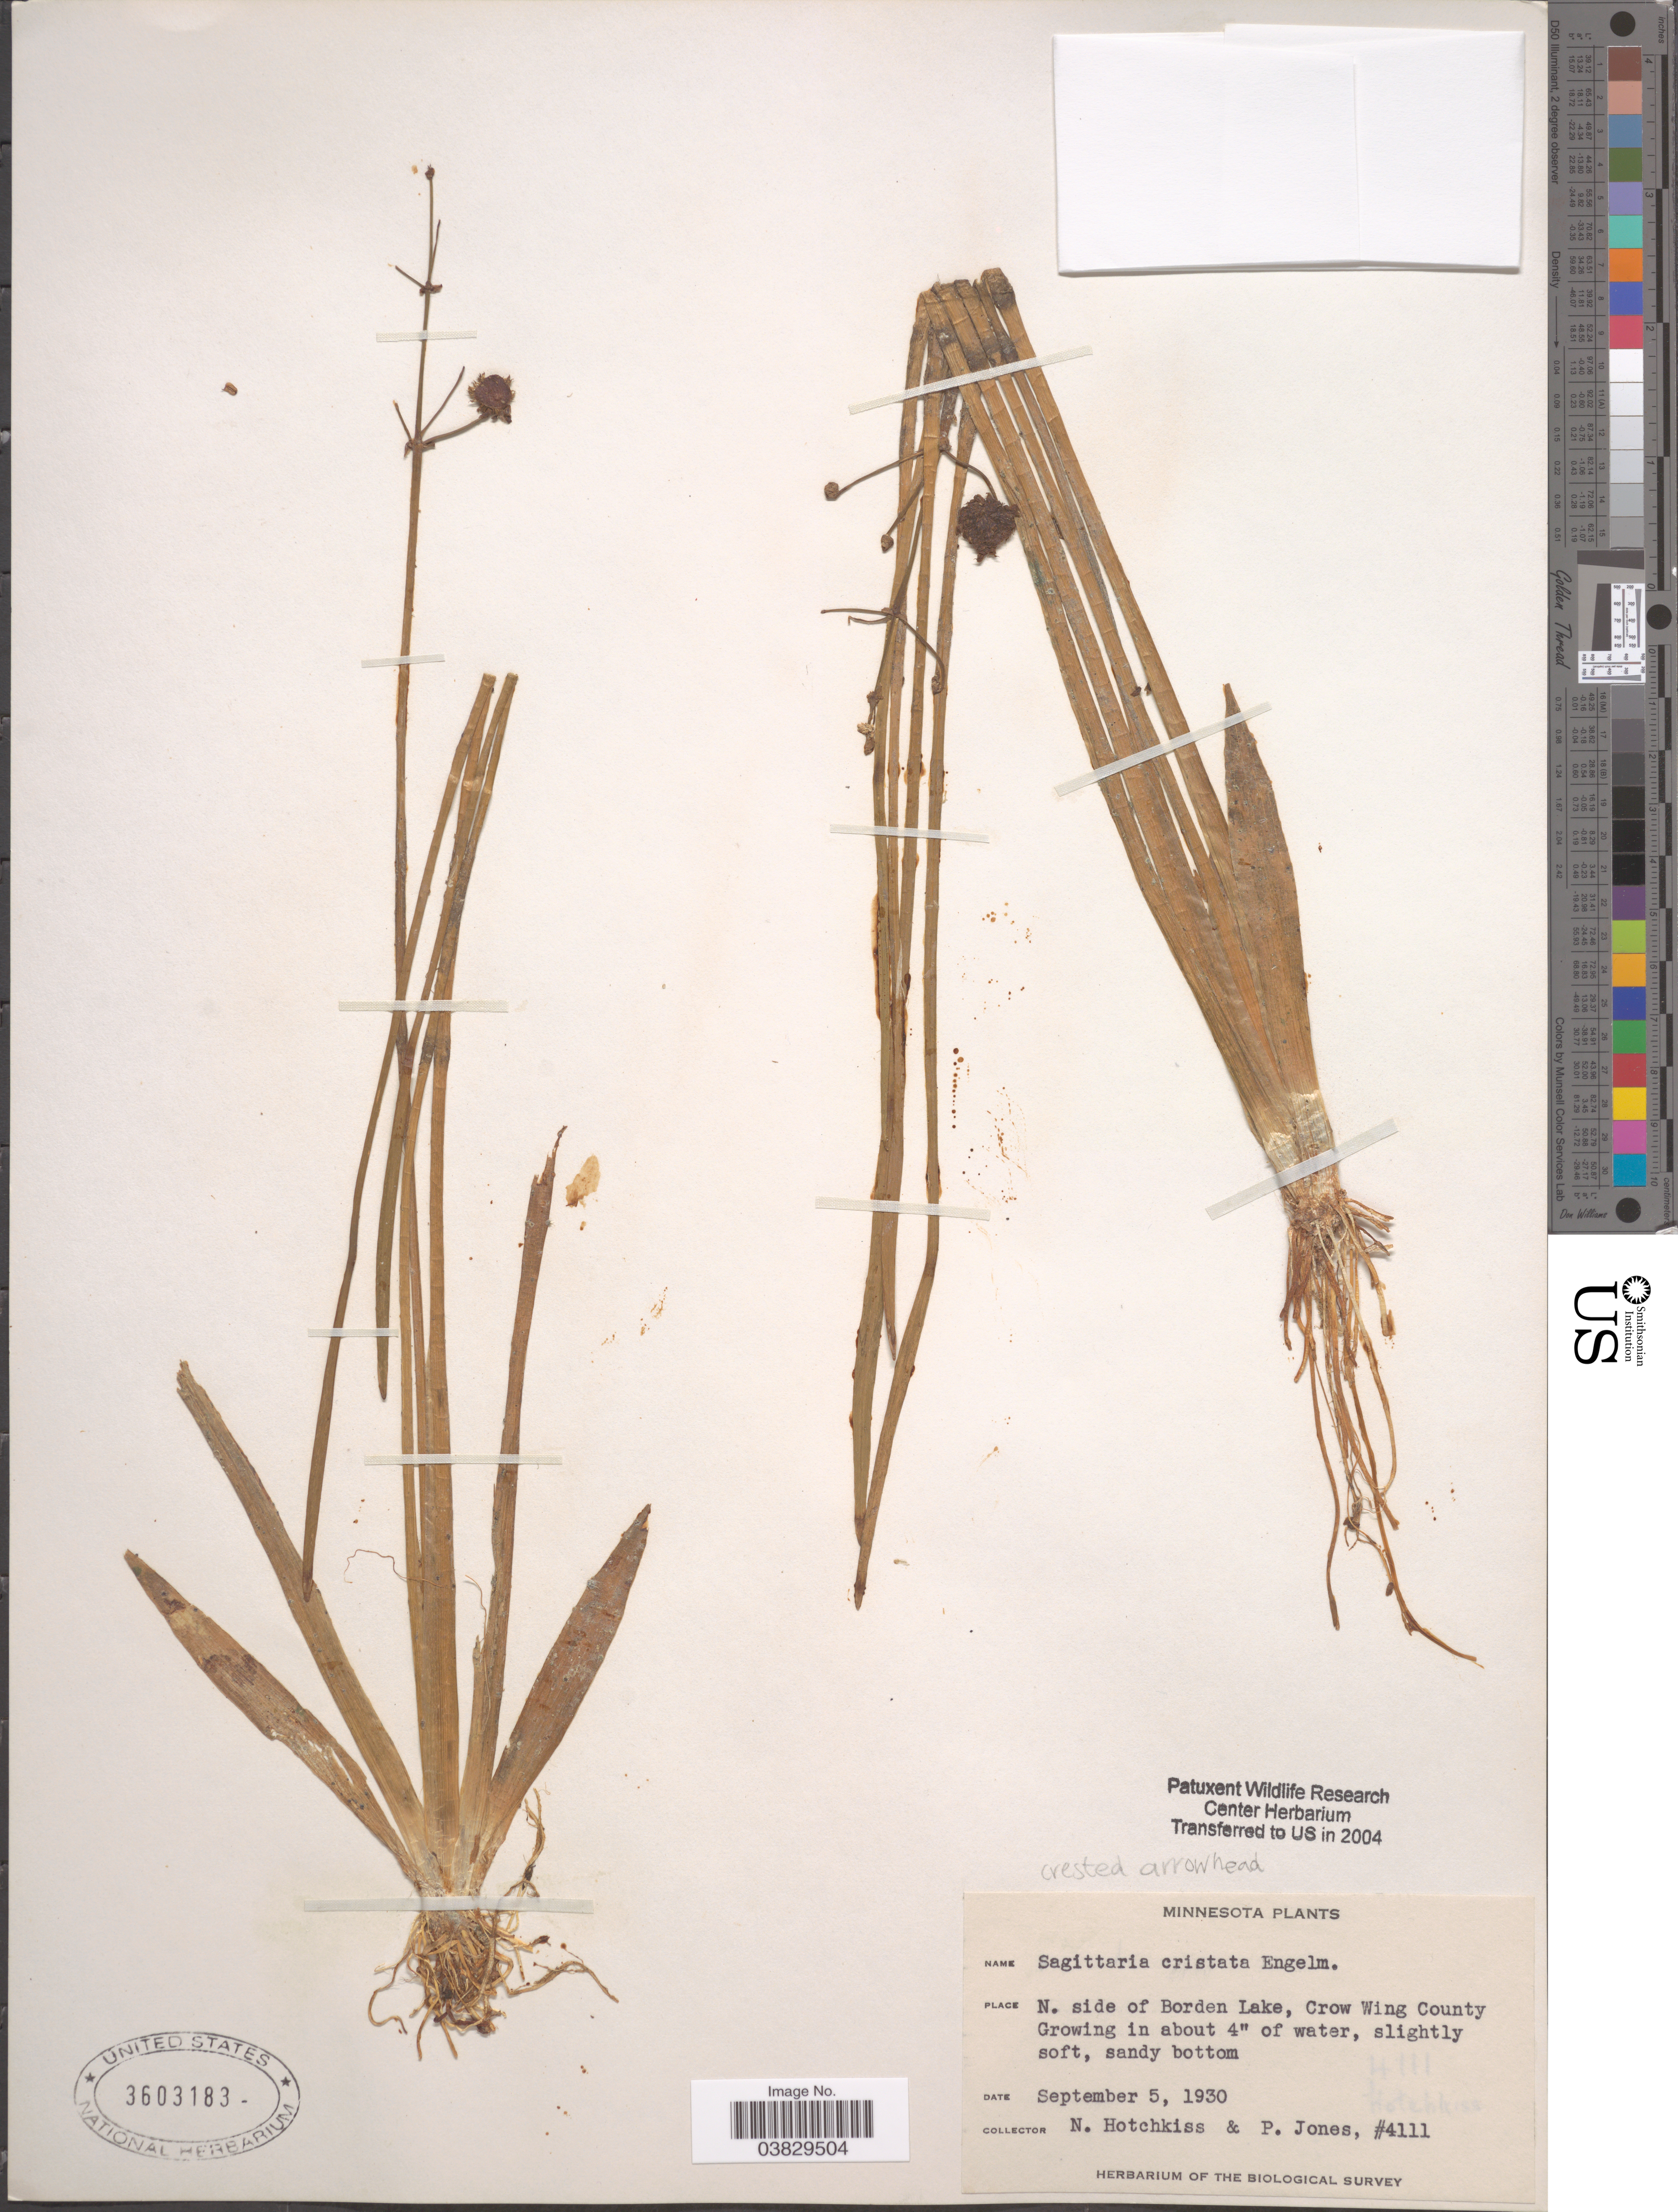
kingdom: Plantae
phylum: Tracheophyta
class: Liliopsida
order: Alismatales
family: Alismataceae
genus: Sagittaria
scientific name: Sagittaria cristata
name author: Engelm.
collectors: N. Hotchkiss & P. Jones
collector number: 4111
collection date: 1930-09-05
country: United States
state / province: Minnesota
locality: N. side of Borden Lake, Crow Wing County.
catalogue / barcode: US 3603183